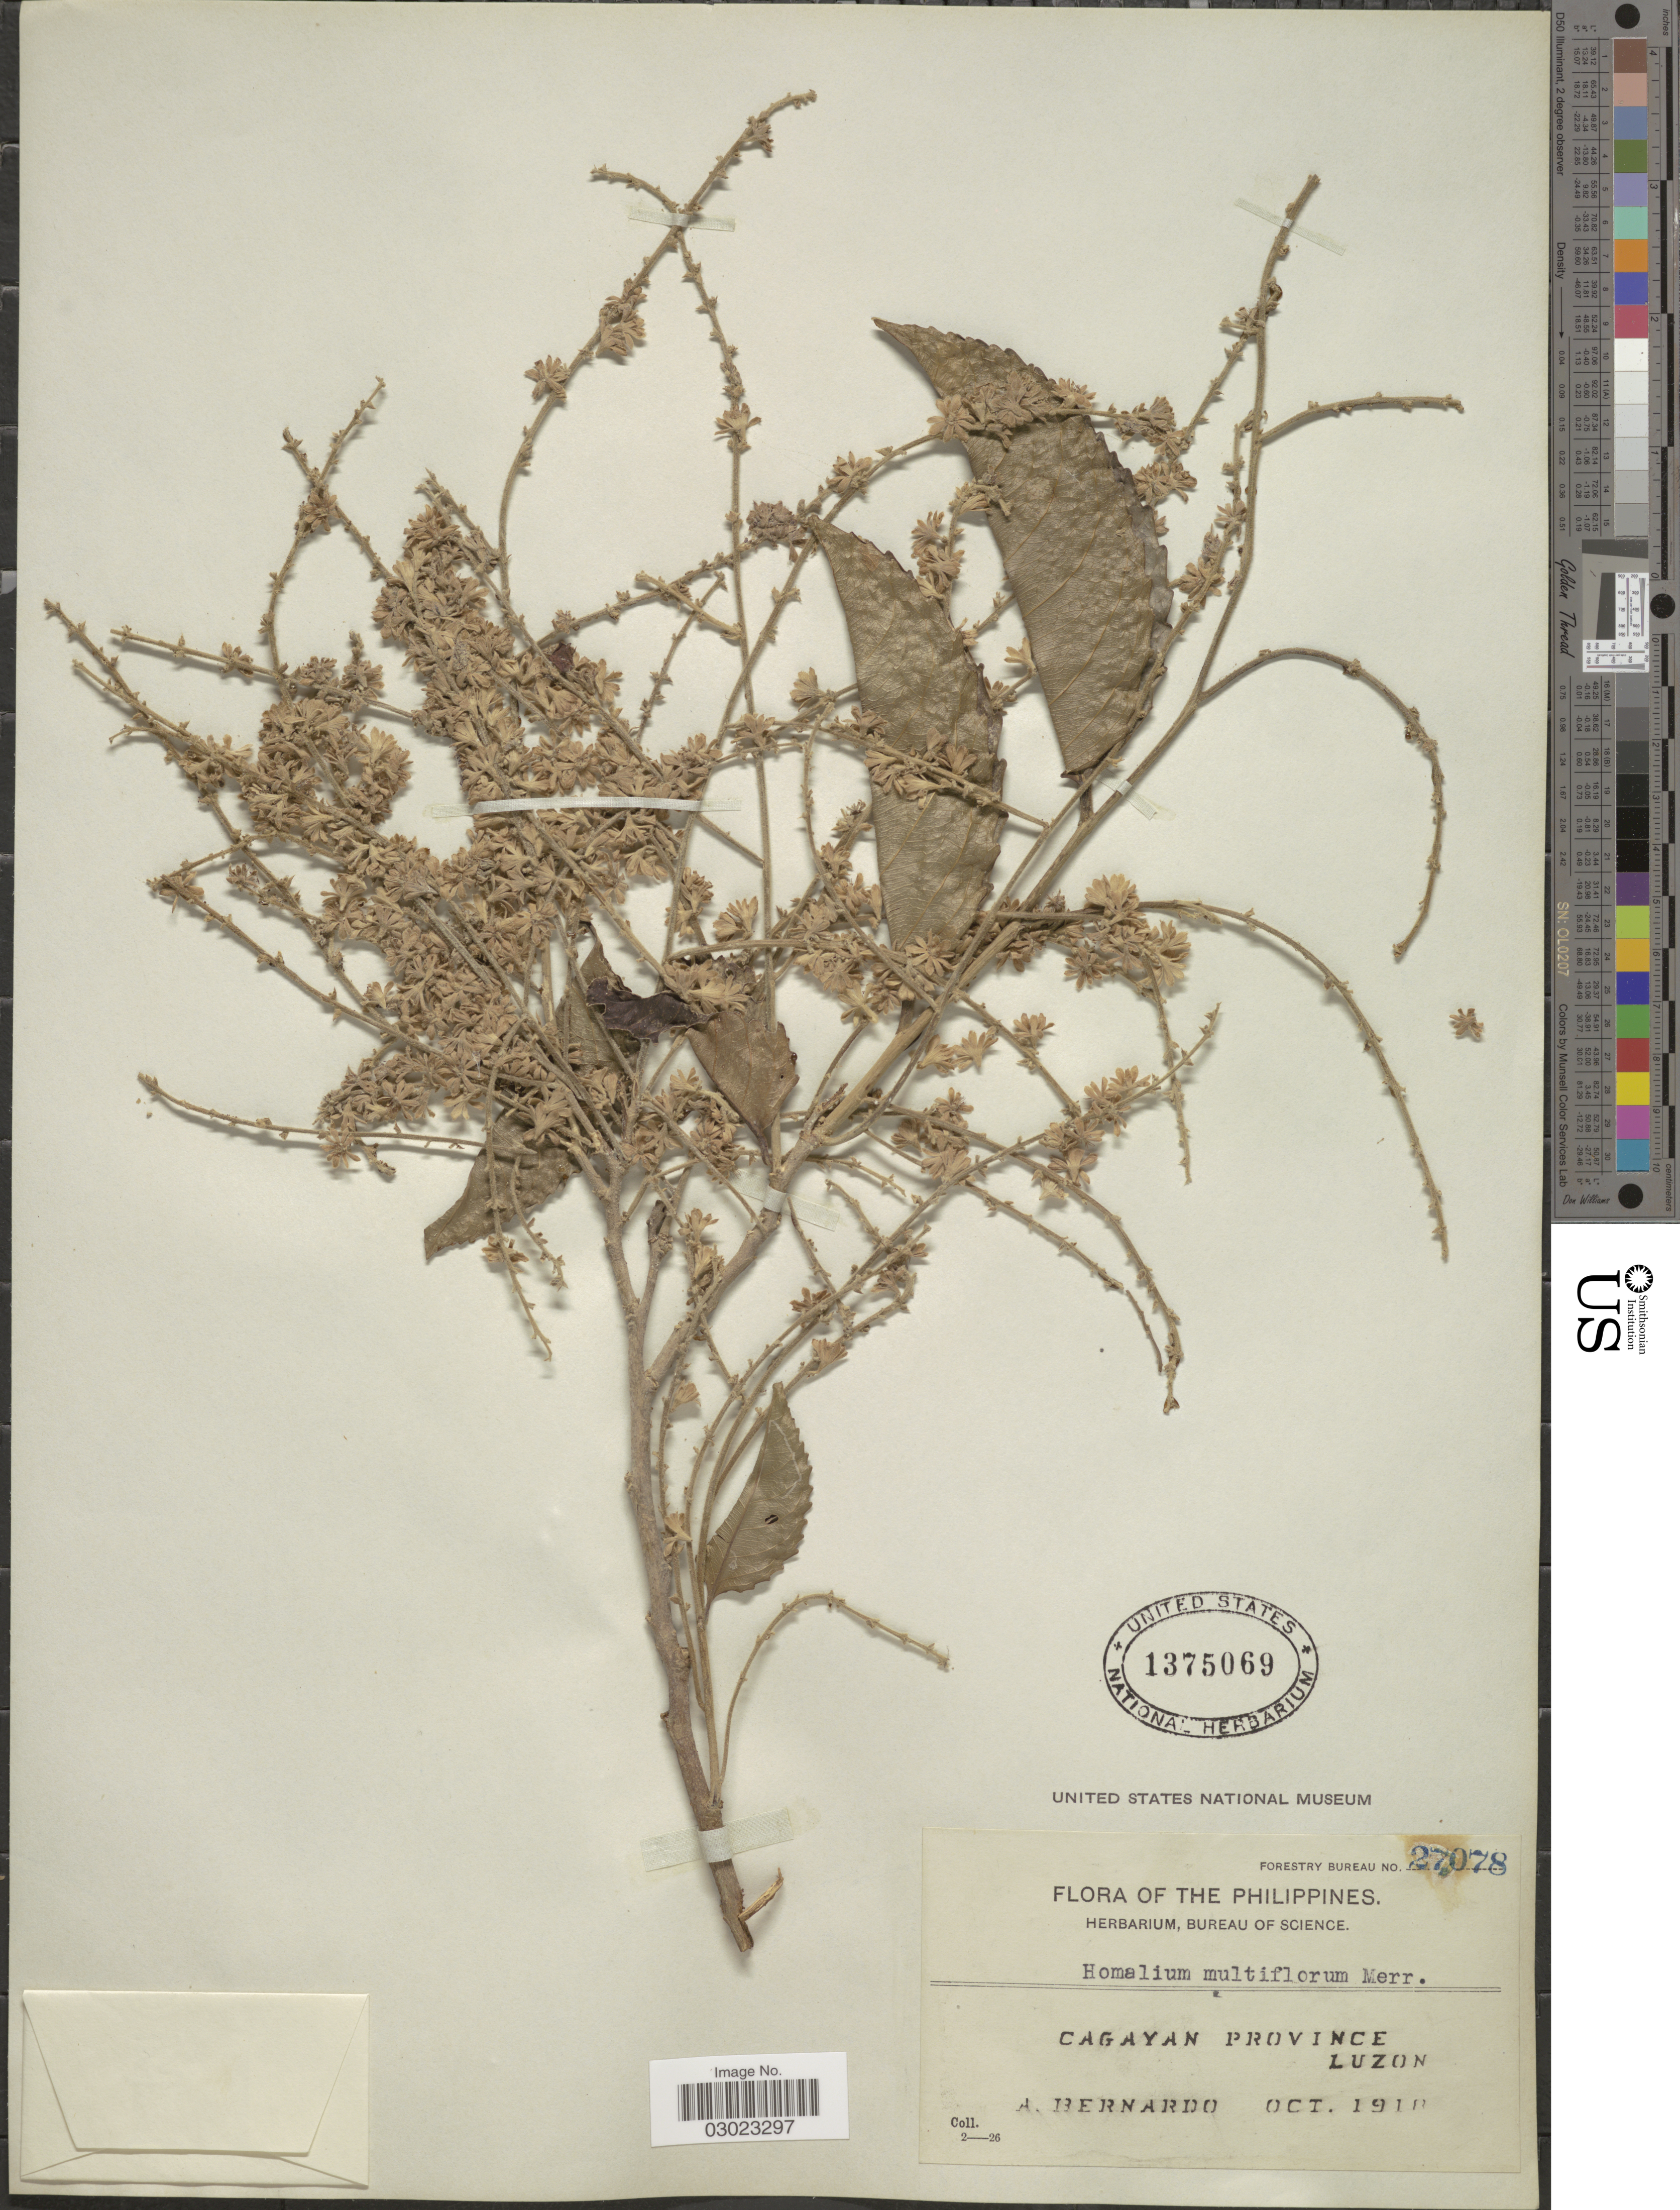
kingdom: Plantae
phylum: Tracheophyta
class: Magnoliopsida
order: Malpighiales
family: Salicaceae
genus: Homalium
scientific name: Homalium multiflorum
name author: Merr.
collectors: A. Bernardo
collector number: Forestry Bureau 27078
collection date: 1918-10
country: Philippines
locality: Cagayan Province, Luzon.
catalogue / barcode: US 1375069